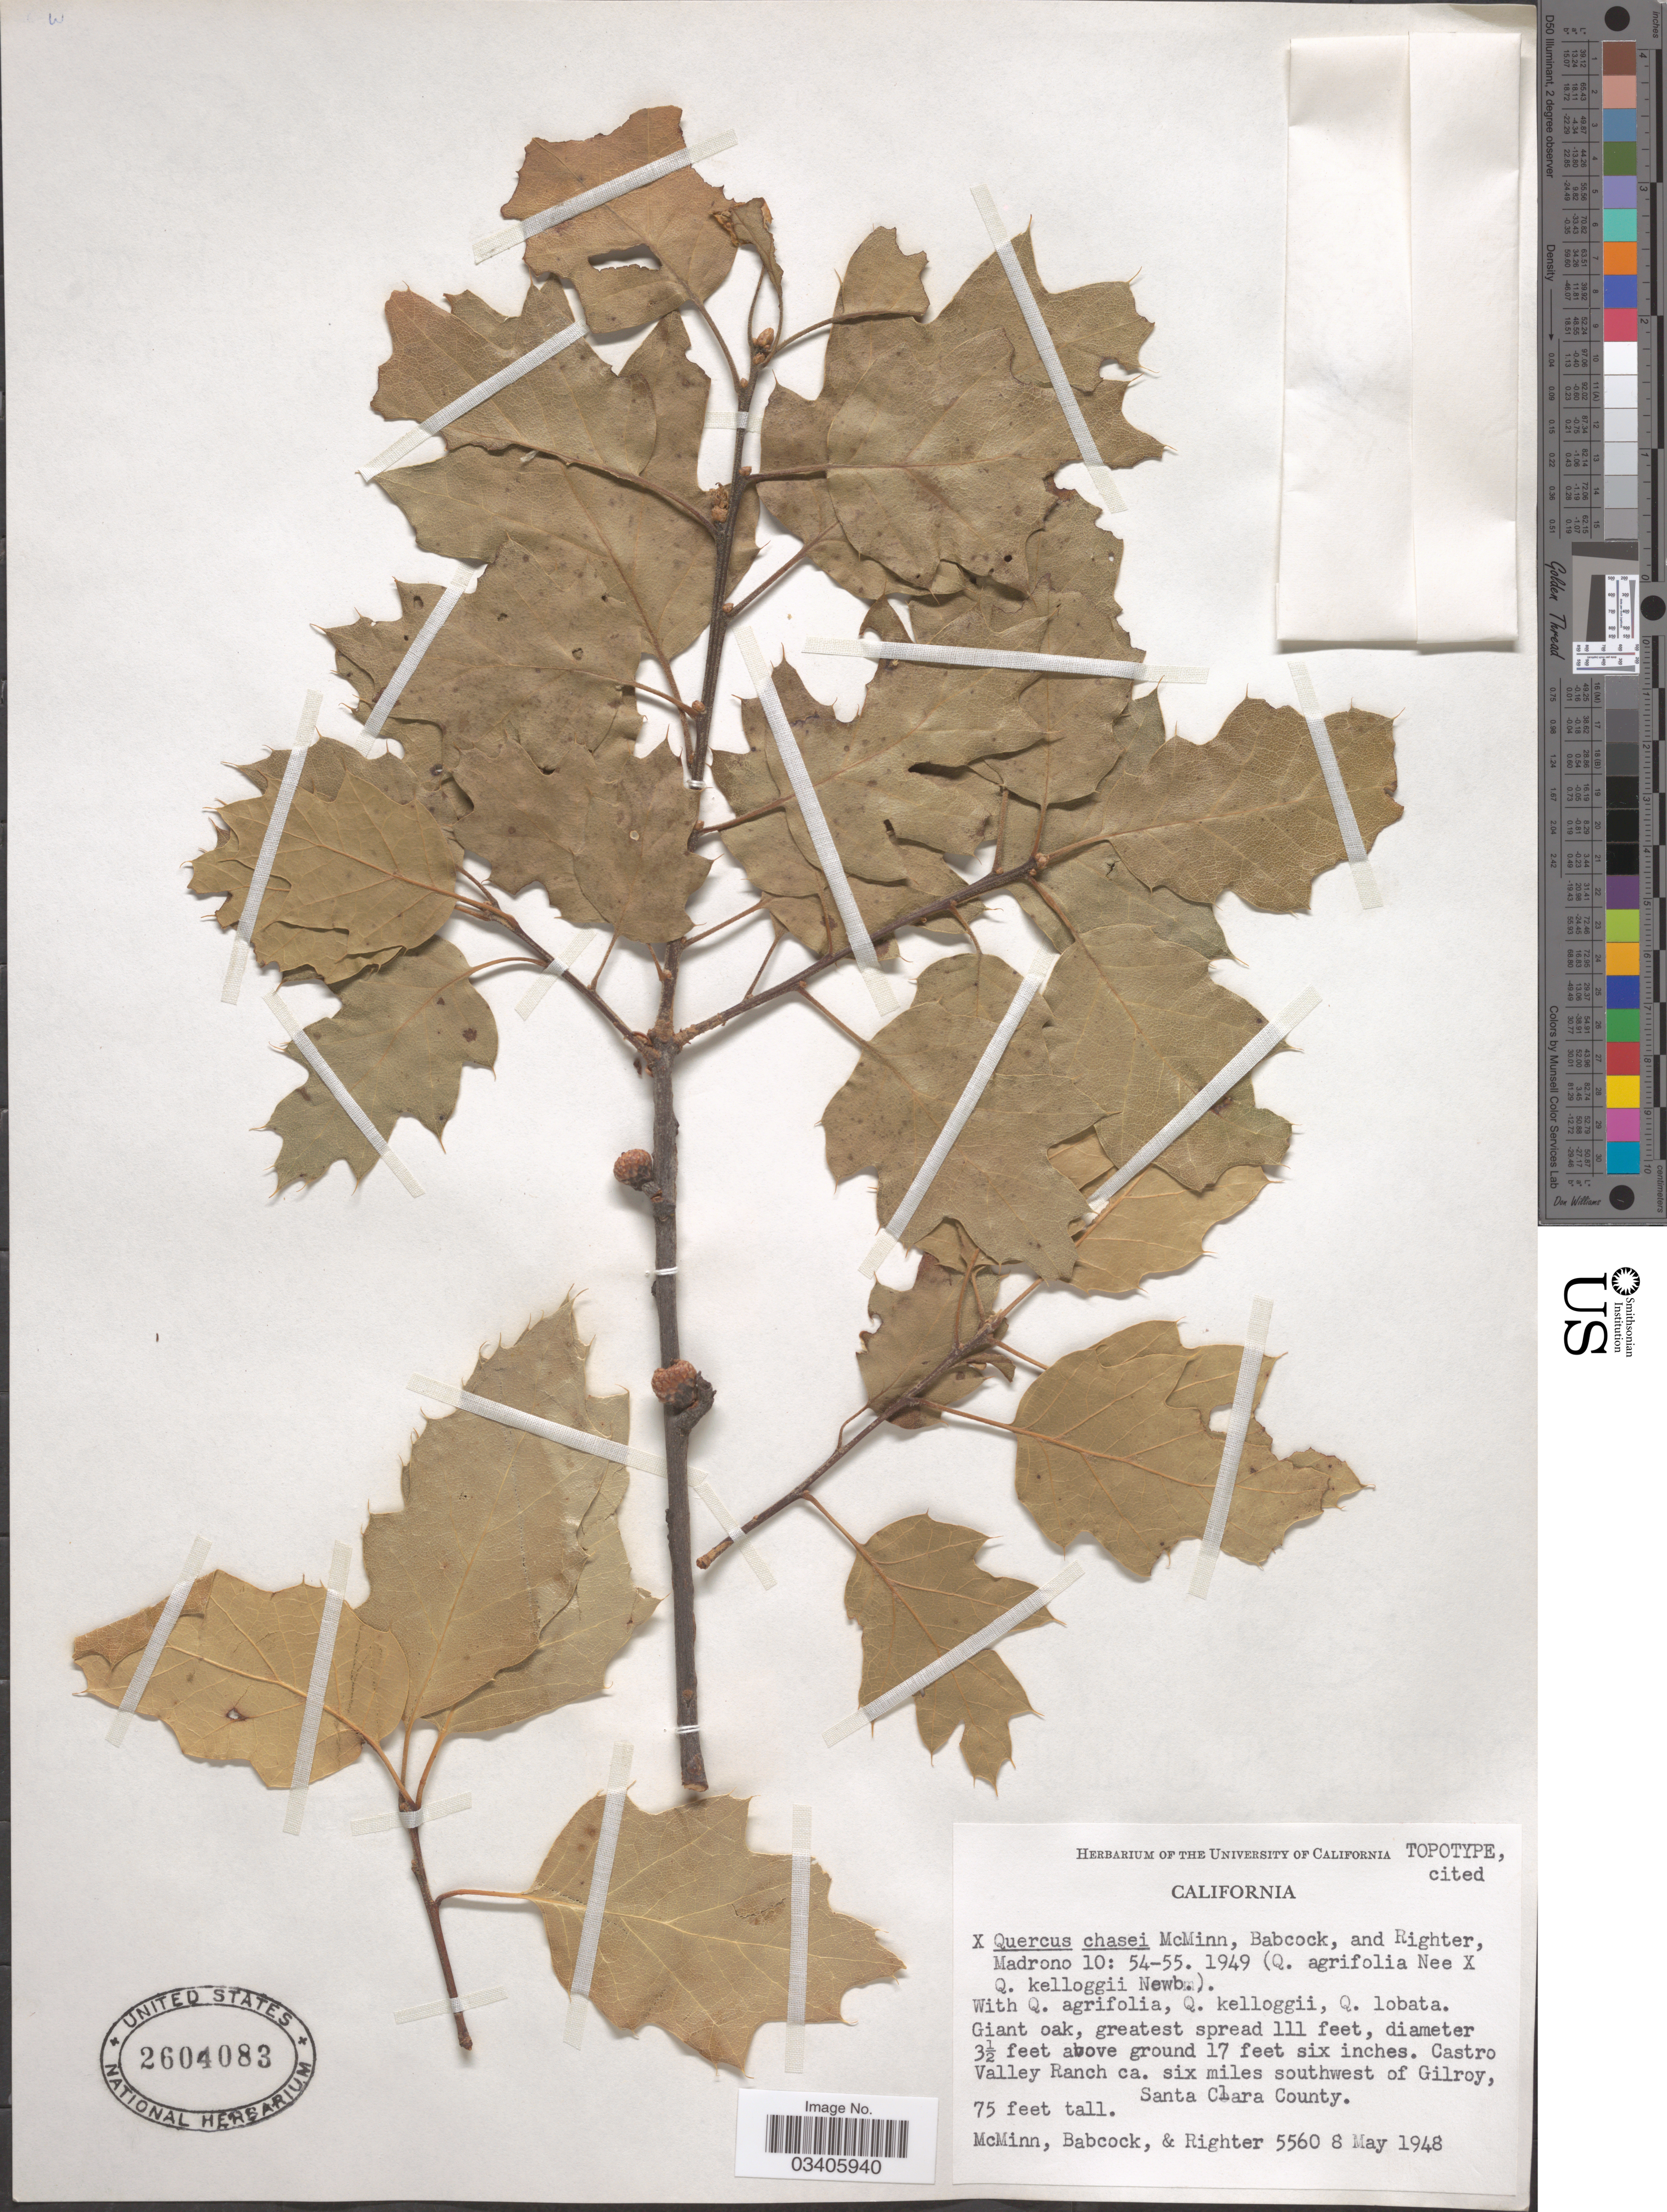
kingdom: Plantae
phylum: Tracheophyta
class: Magnoliopsida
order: Fagales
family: Fagaceae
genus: Quercus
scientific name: Quercus kelloggii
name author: Newb.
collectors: McMinn, Babcock & Righter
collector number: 5560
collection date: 1948-05-08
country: United States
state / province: California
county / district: Santa Clara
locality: Castro Valley Ranch ca. six miles southwest of Gilroy, Santa Clara County.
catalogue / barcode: US 2604083